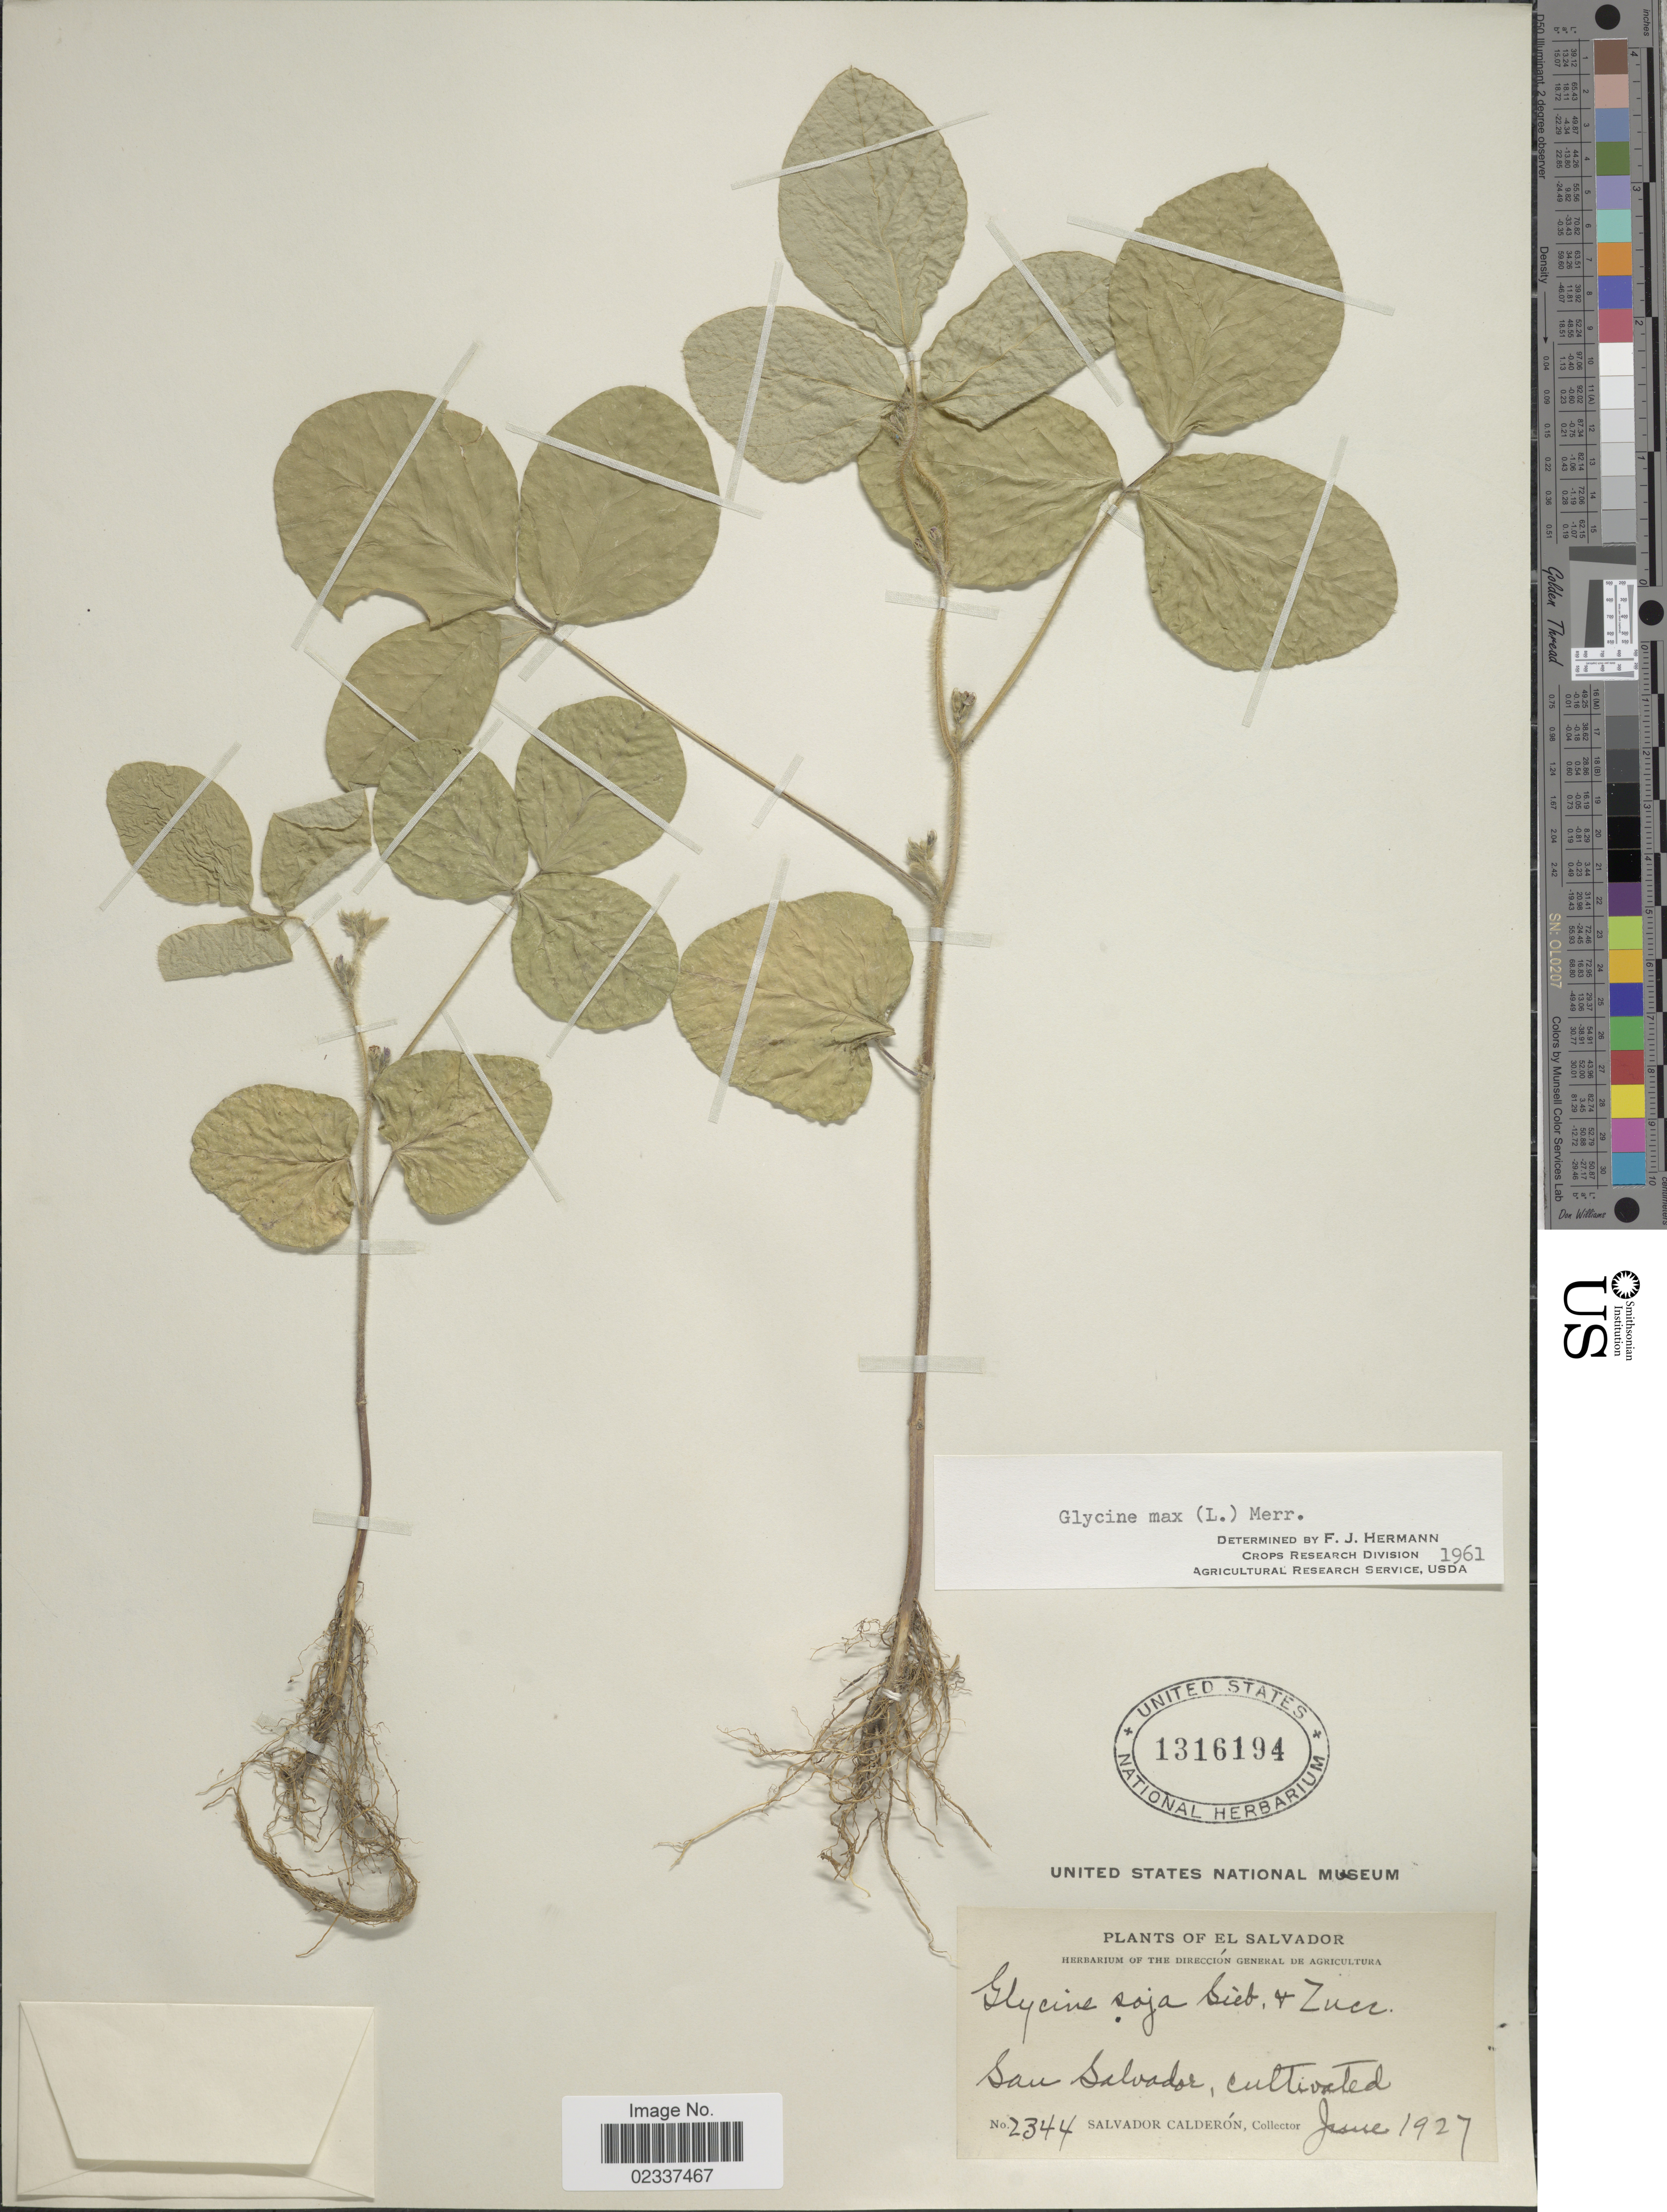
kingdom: Plantae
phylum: Tracheophyta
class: Magnoliopsida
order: Fabales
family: Fabaceae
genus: Glycine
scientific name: Glycine max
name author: (L.) Merr.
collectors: S. Calderón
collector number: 2344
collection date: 1927-06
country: El Salvador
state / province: San Salvador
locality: San Salvador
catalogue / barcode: US 1316194